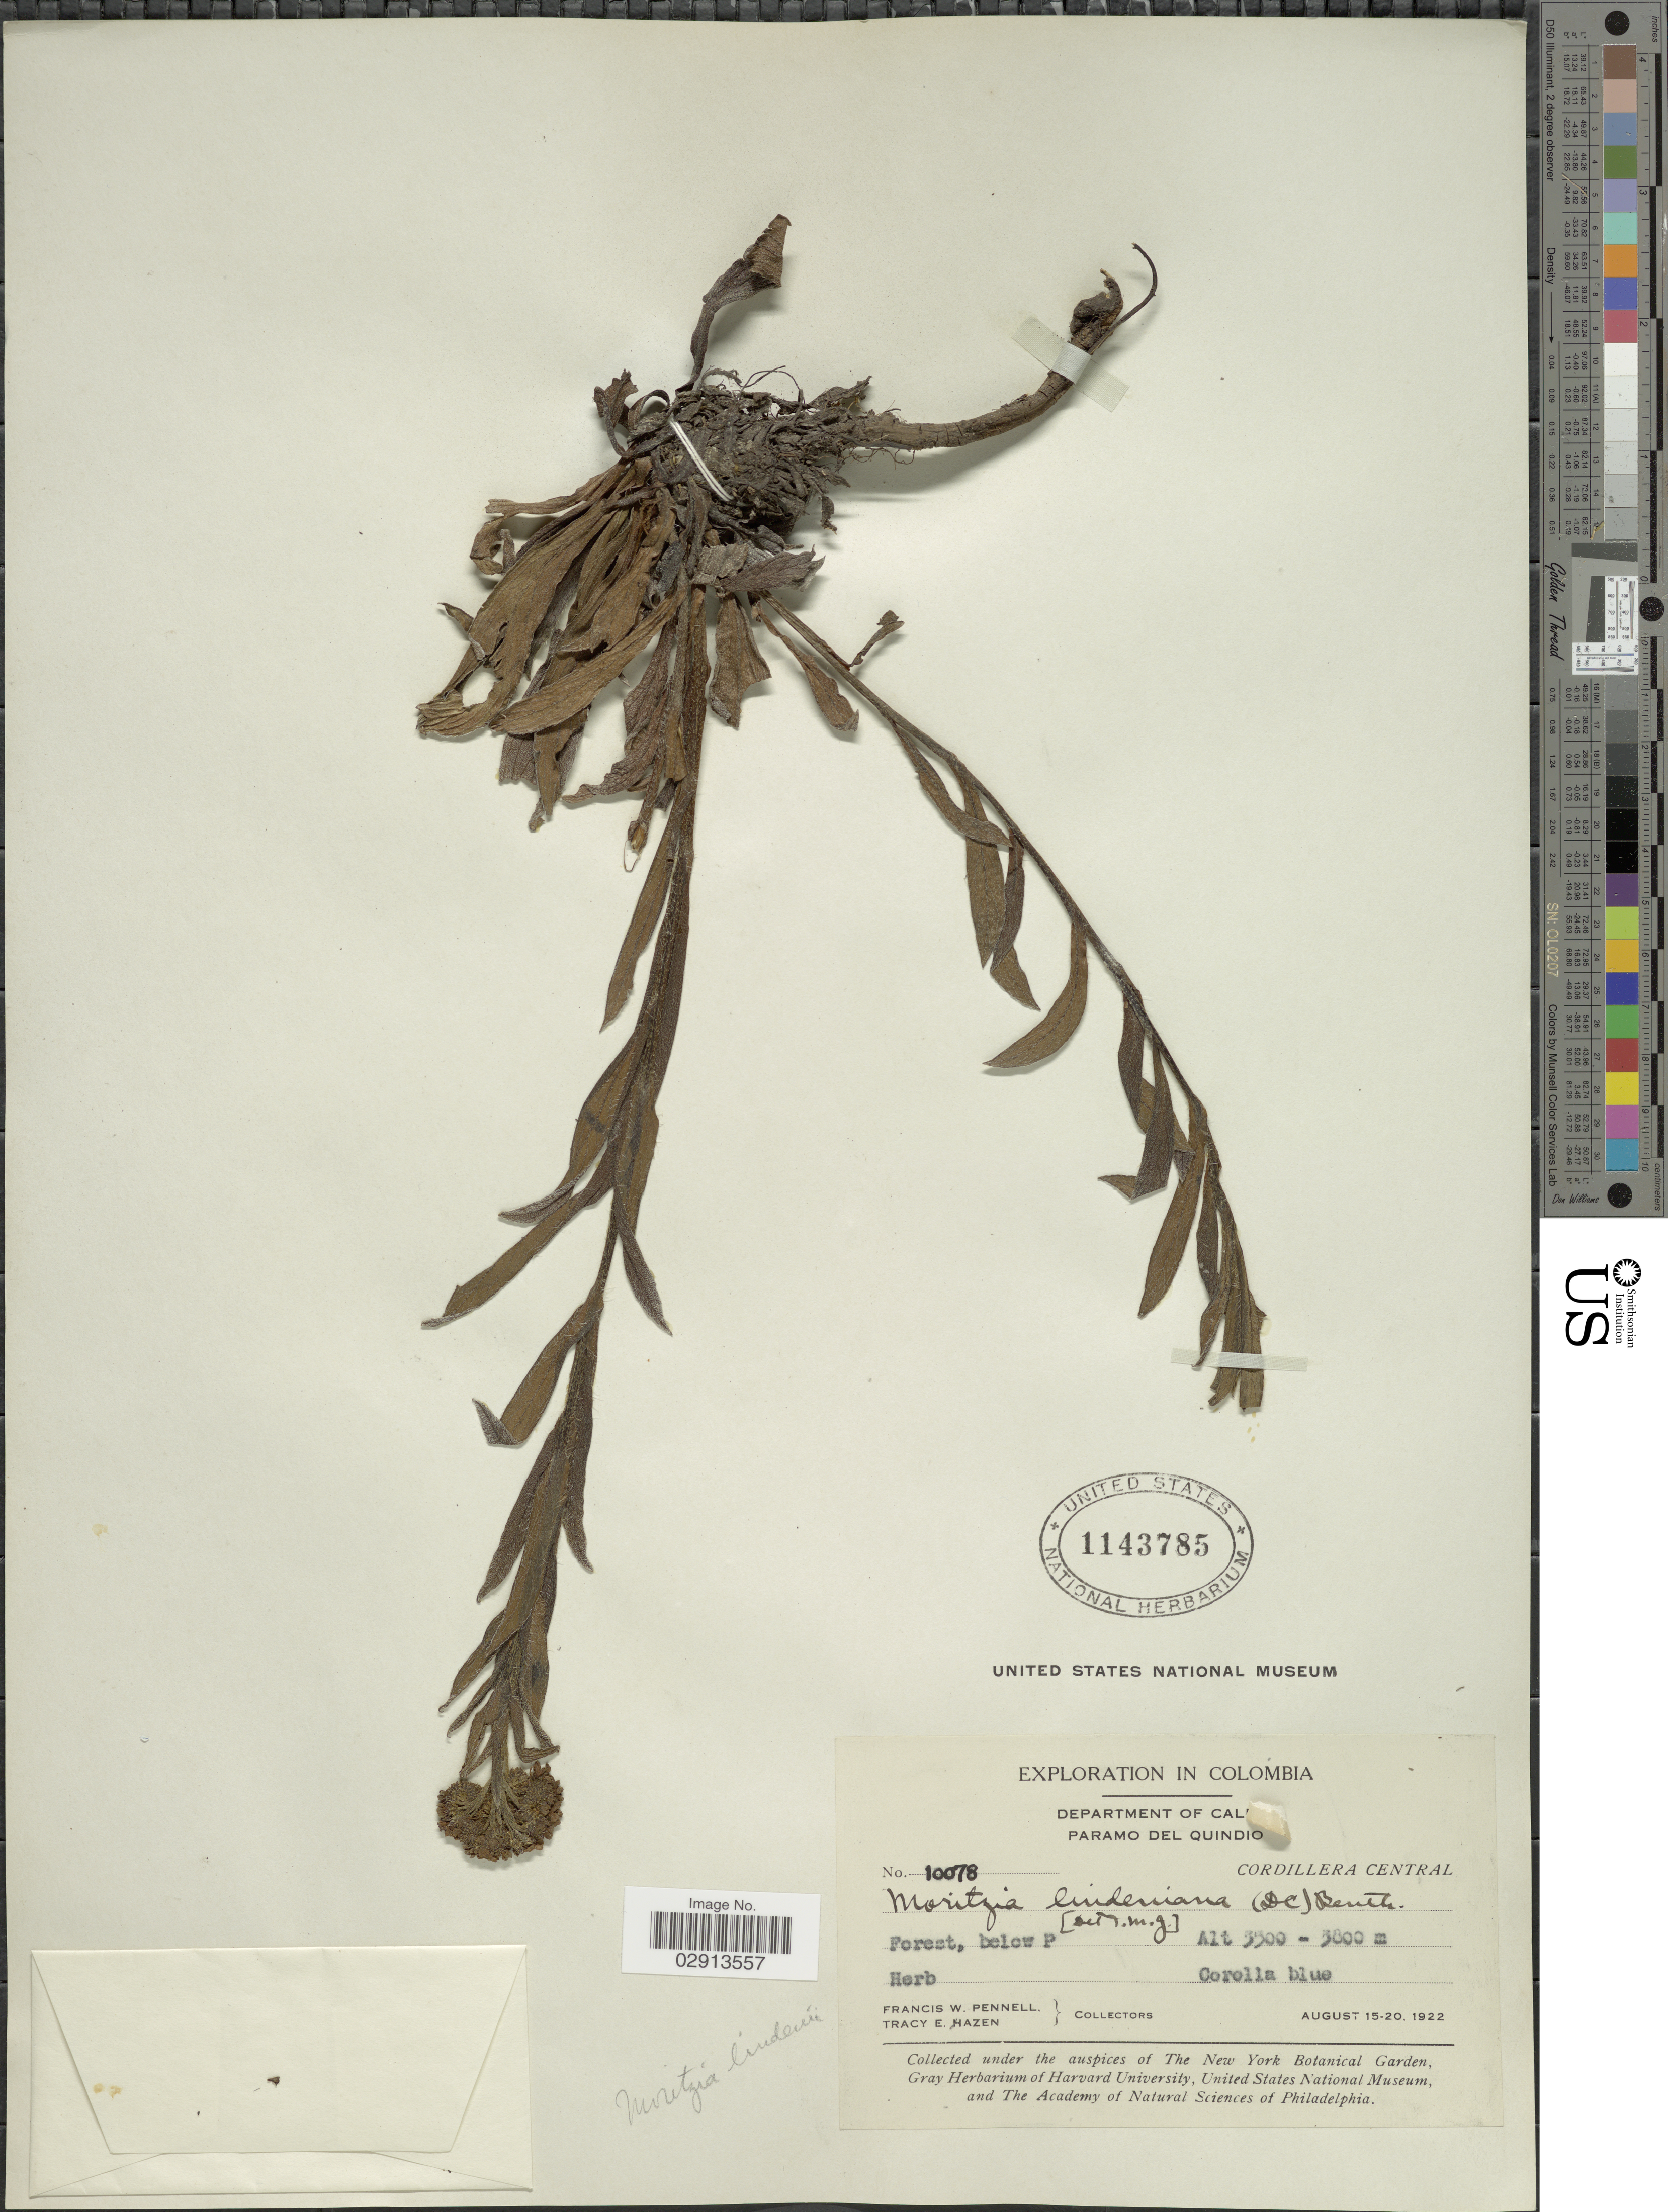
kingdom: Plantae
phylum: Tracheophyta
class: Magnoliopsida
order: Boraginales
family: Boraginaceae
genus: Moritzia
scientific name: Moritzia lindenii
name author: (DC.) Benth.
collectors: F. W. Pennell & T. E. Hazen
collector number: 10078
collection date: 1922-08-15/1922-08-20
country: Colombia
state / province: Caldas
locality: Department of Caldas. Paramo del Quindio. Cordillera Central.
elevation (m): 3500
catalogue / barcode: US 1143785